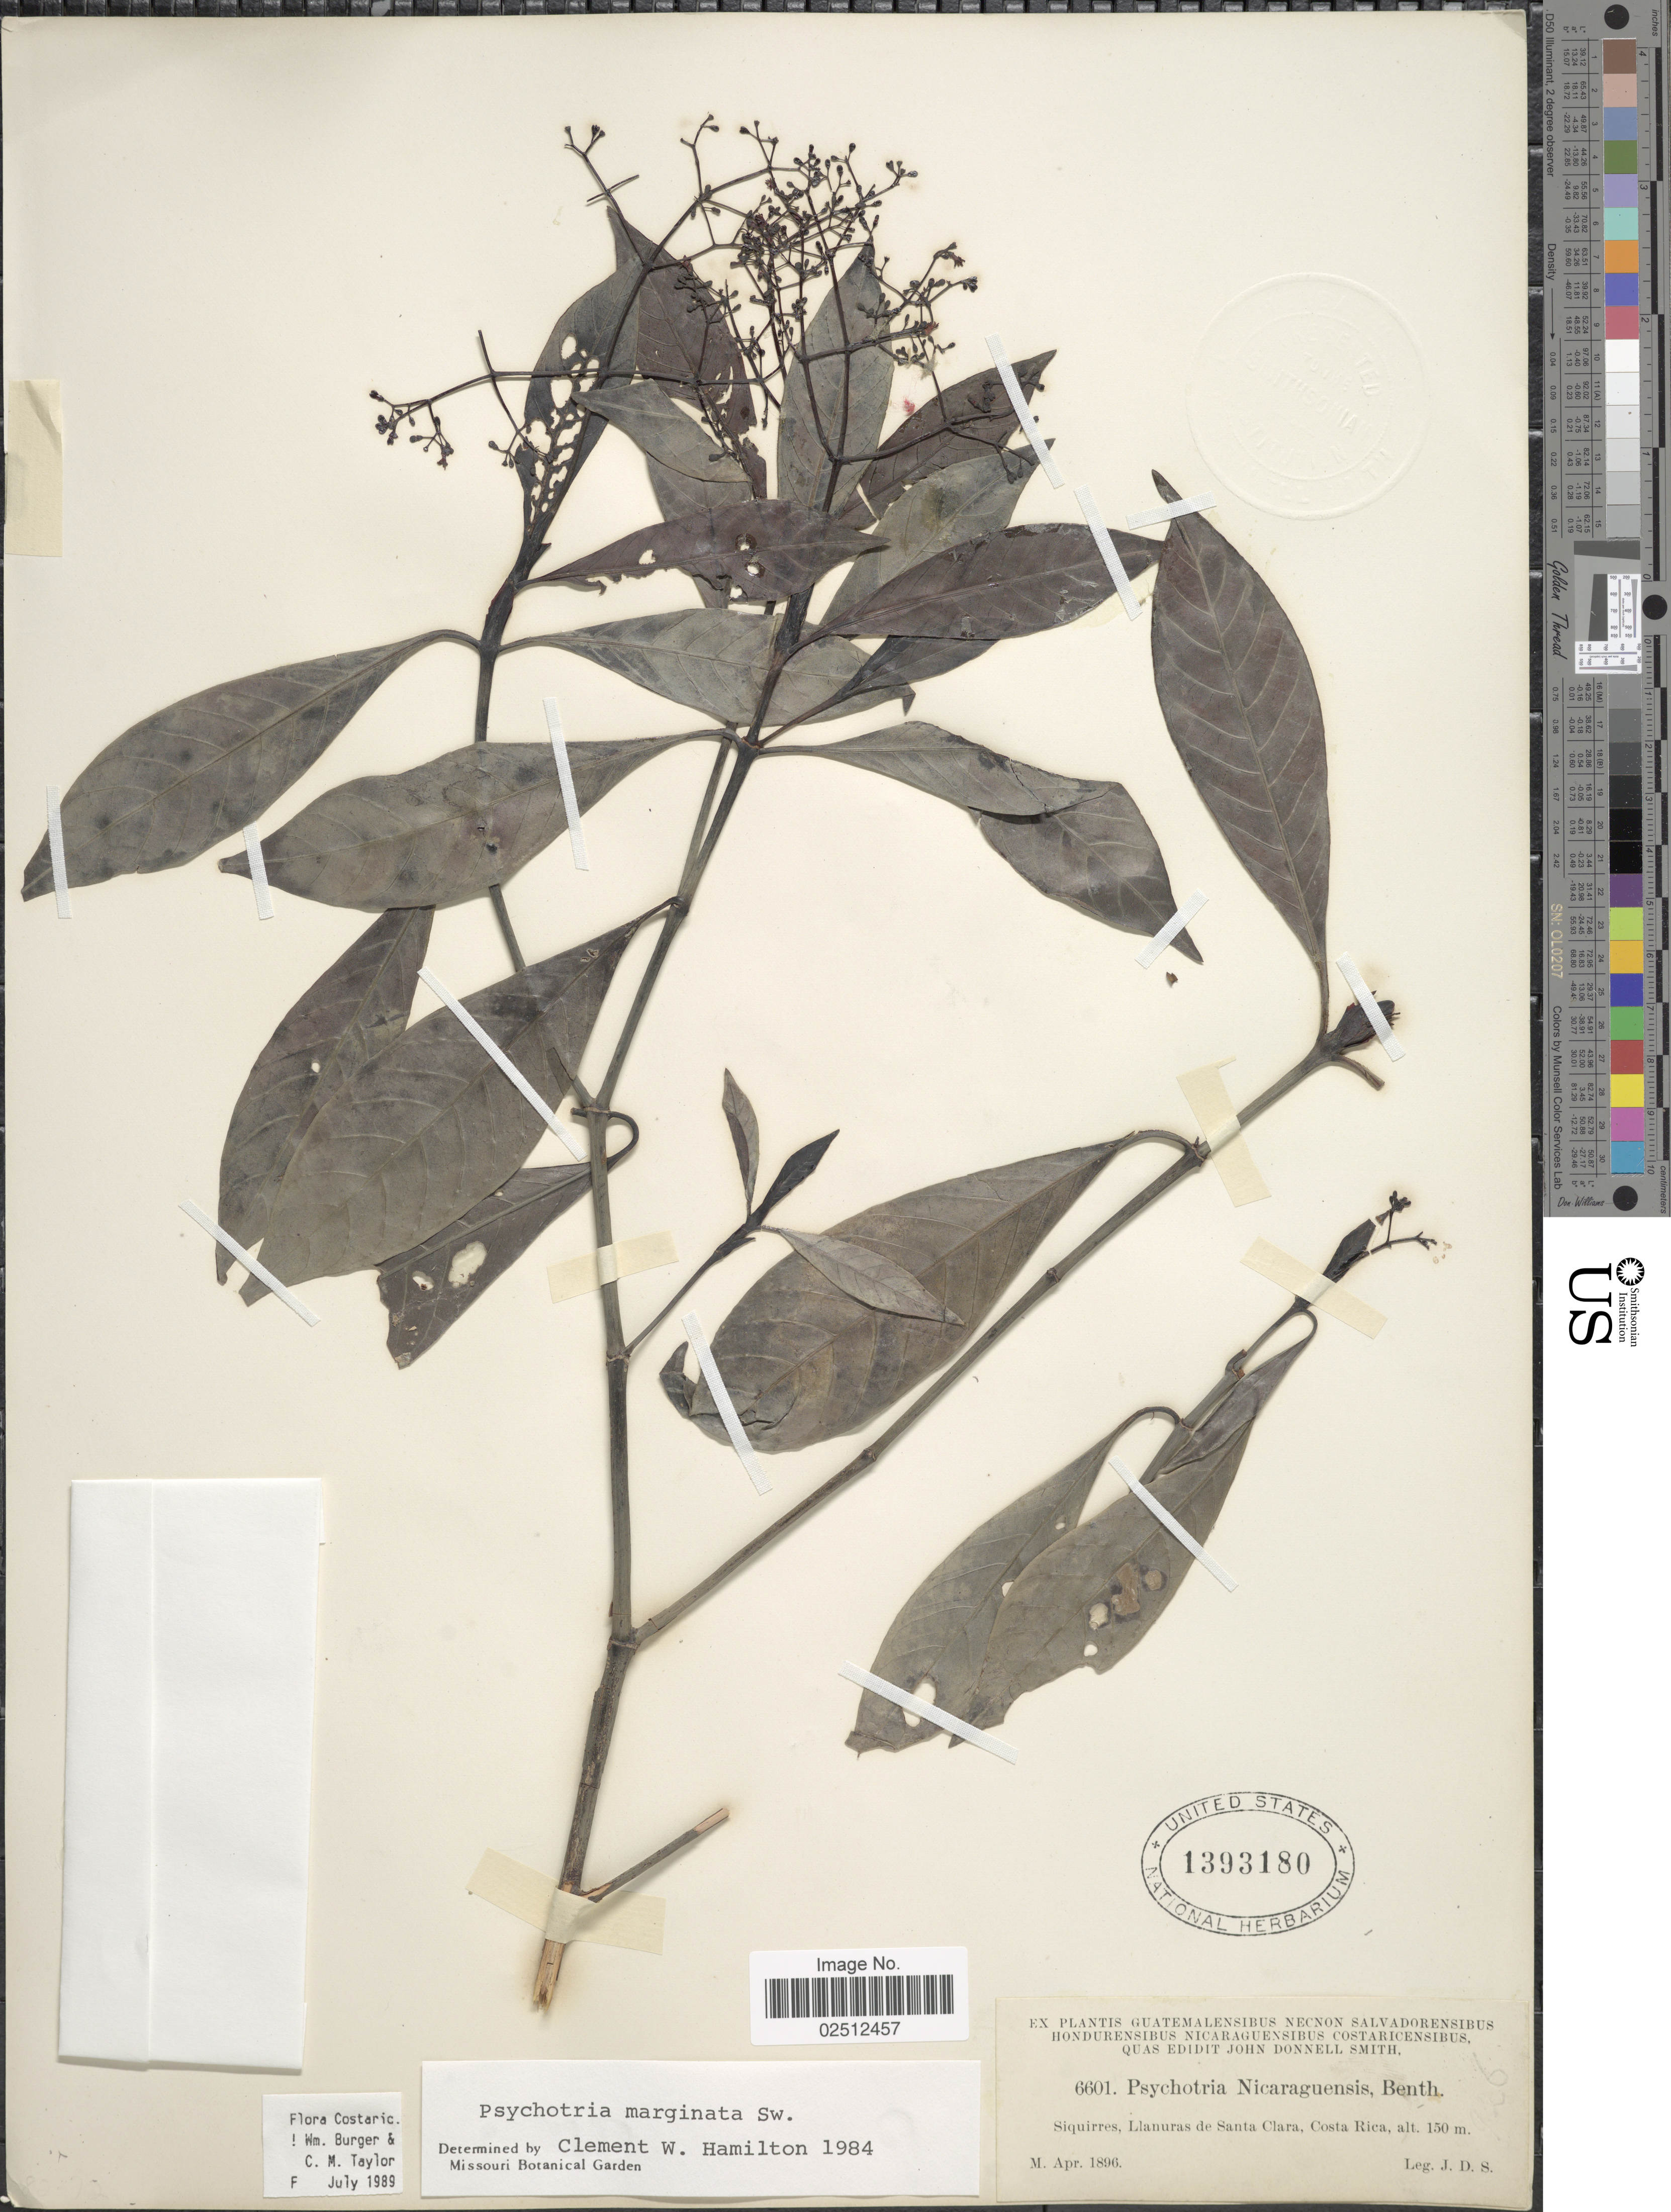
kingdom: Plantae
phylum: Tracheophyta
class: Magnoliopsida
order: Gentianales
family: Rubiaceae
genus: Psychotria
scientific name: Psychotria marginata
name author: Sw.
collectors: J. Donnell Smith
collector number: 6601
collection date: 1896-04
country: Costa Rica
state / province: Limón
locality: Siquirres, Llanuras de Santa Clara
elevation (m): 150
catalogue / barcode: US 1393180